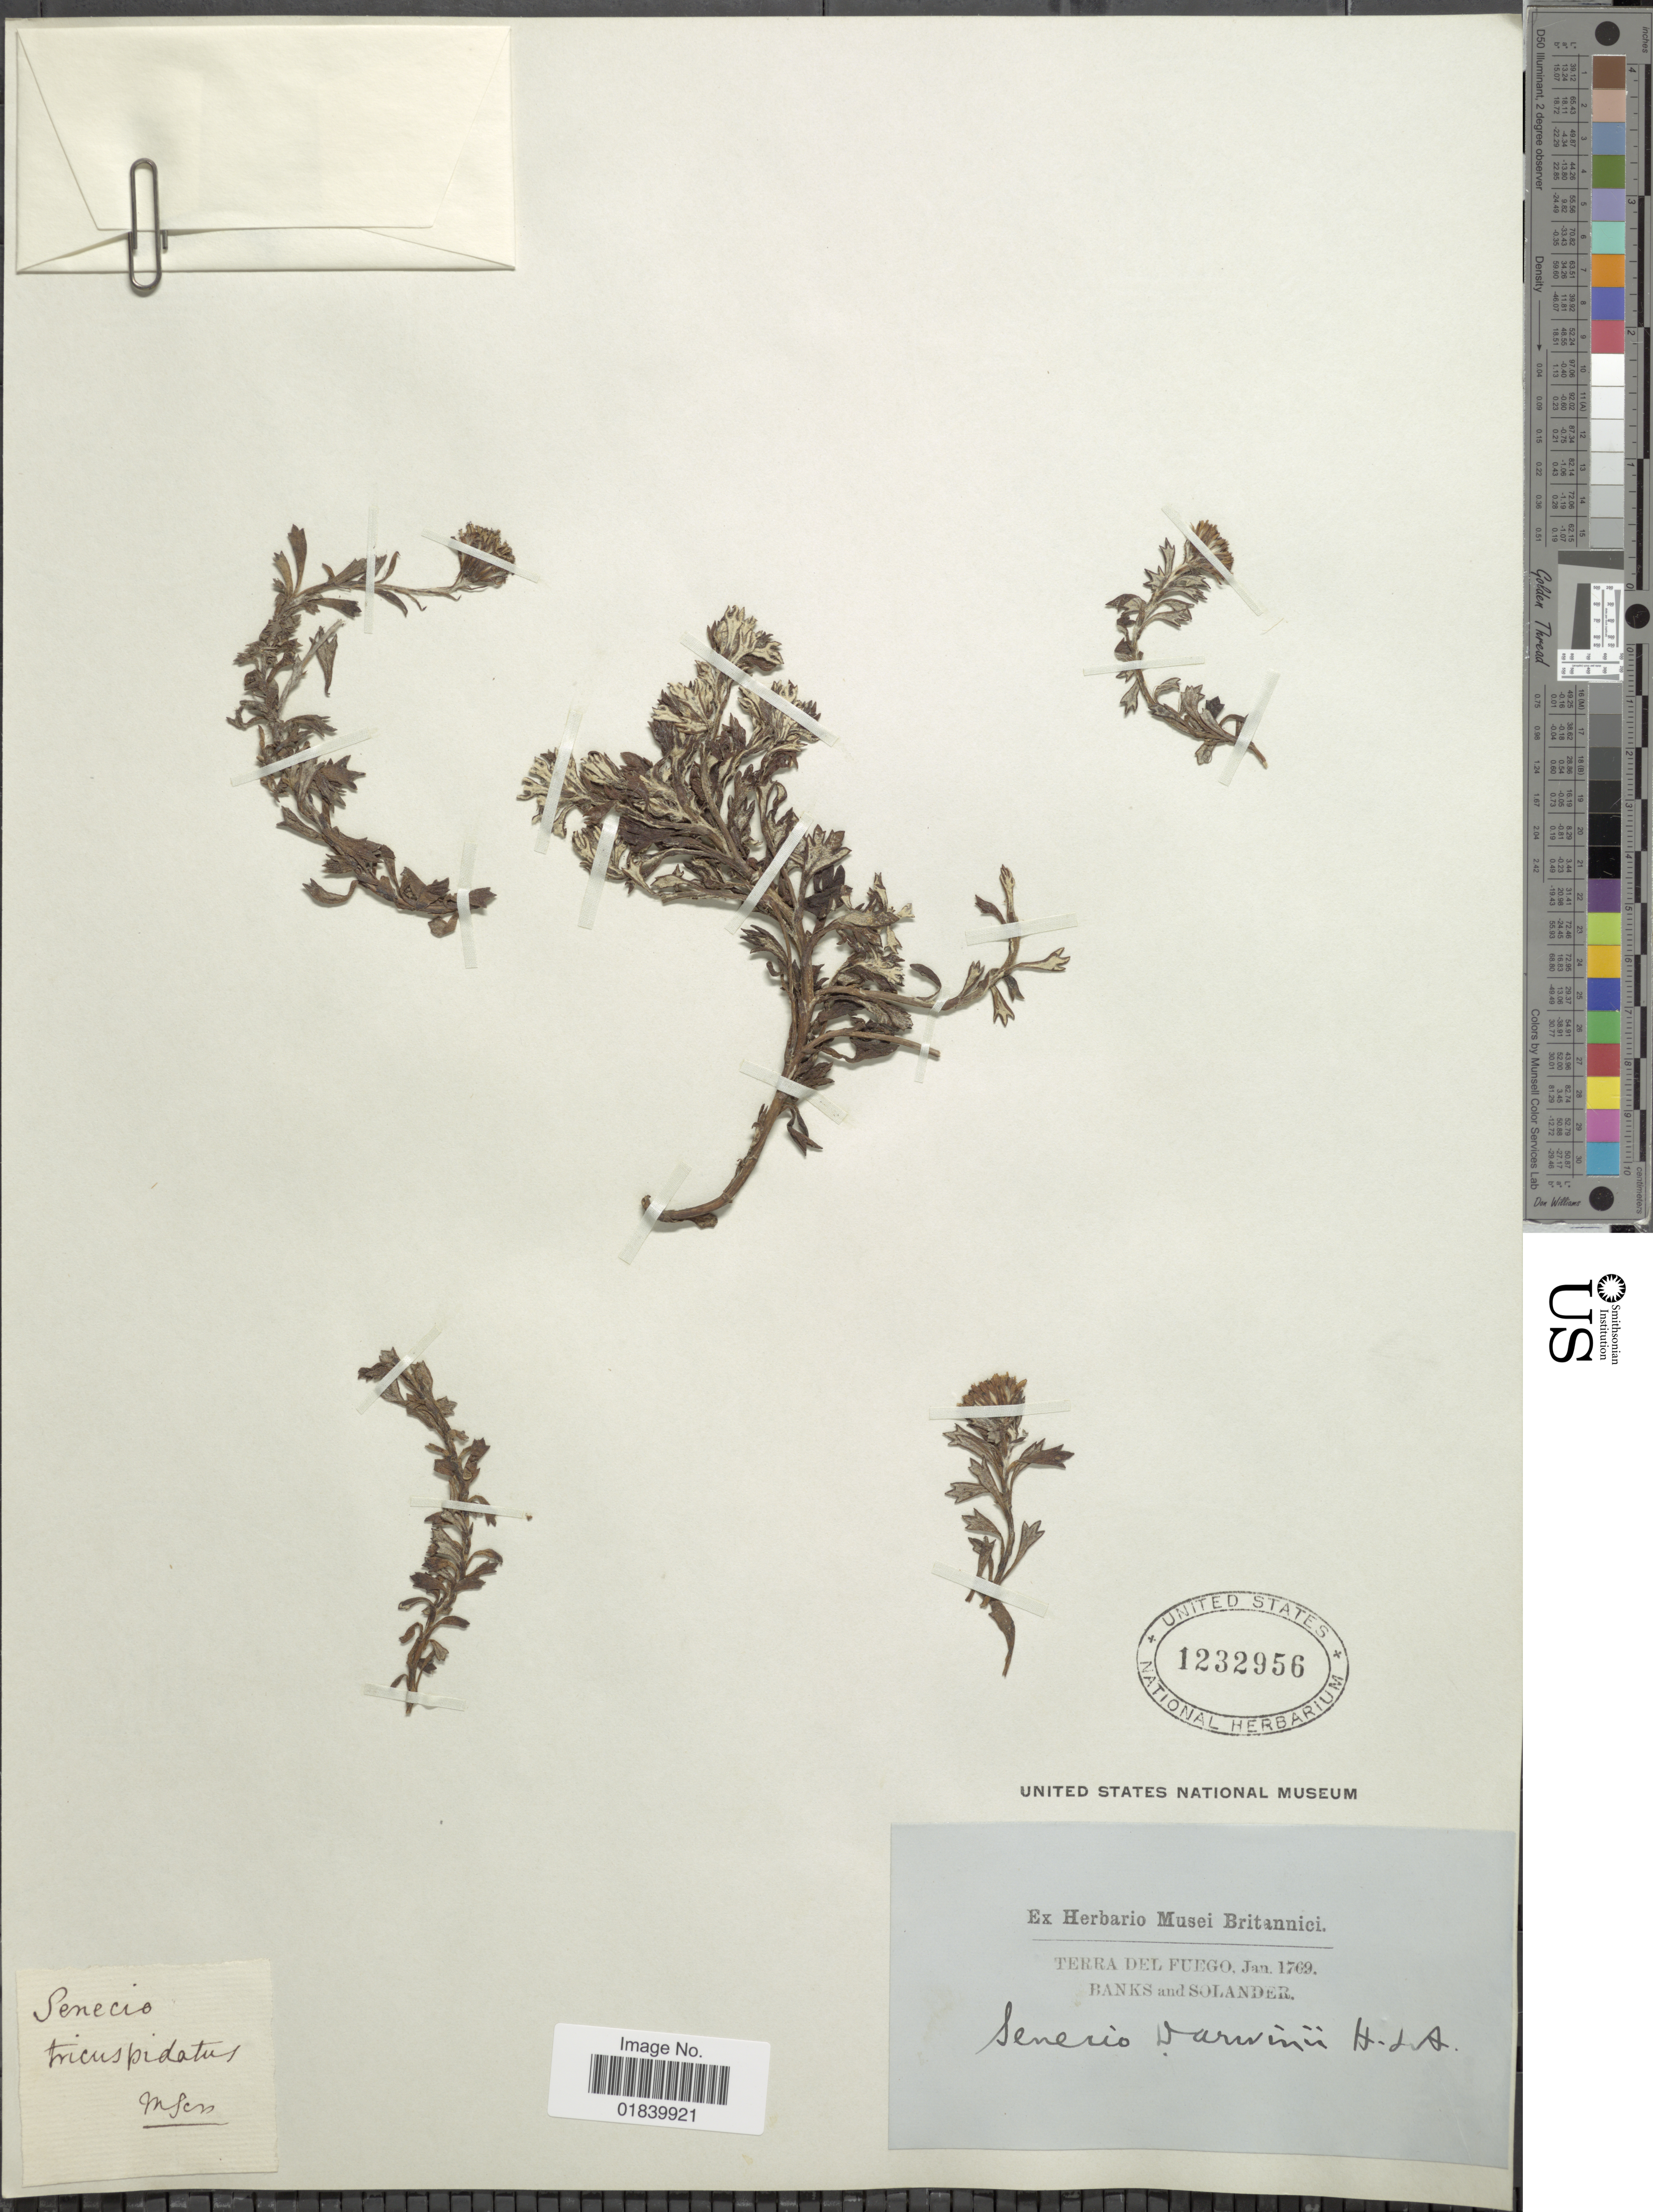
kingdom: Plantae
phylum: Tracheophyta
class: Magnoliopsida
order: Asterales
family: Asteraceae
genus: Senecio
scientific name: Senecio darwinii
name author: Hook. & Arn.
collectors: ex herb. Musei Britannici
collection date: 1769-01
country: Argentina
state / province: Tierra del Fuego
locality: Tierra del Fuego. Banks and Solander.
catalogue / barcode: US 1232956